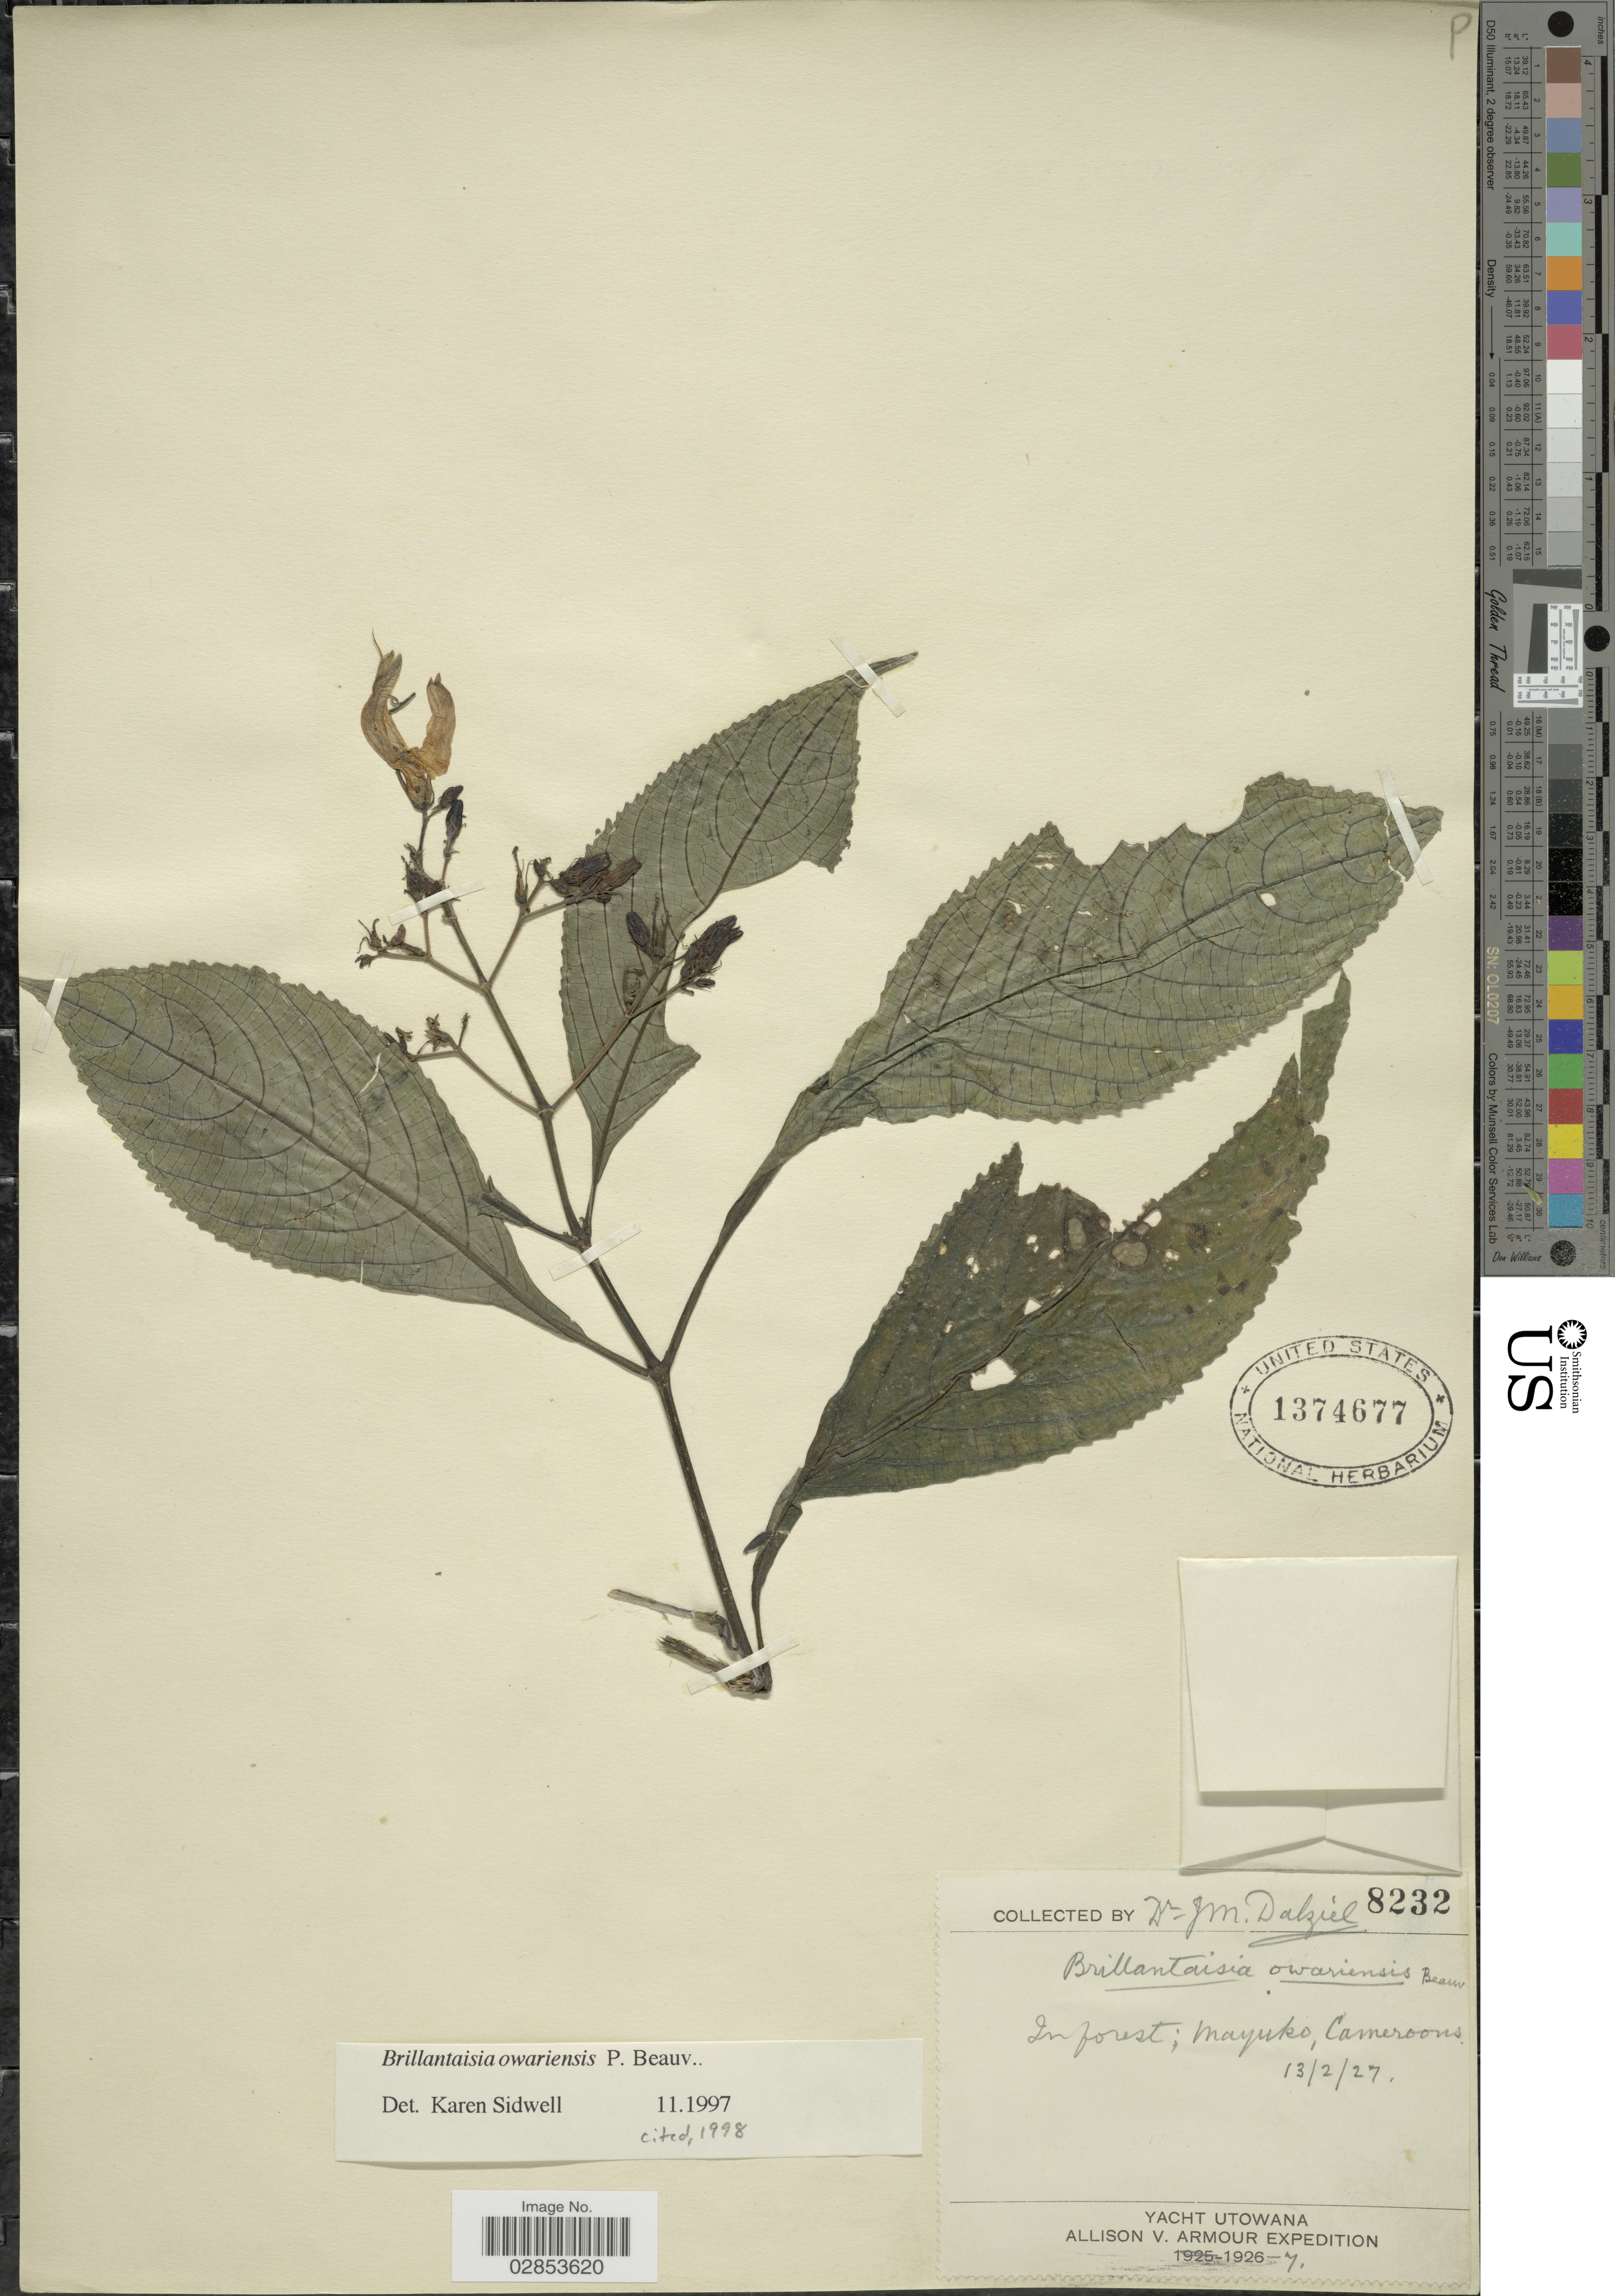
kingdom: Plantae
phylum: Tracheophyta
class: Magnoliopsida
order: Lamiales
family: Acanthaceae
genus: Brillantaisia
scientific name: Brillantaisia owariensis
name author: P. Beauv.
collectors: J. Dalziel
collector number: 8232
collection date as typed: Transcribed d/m/y: 13/2/27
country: Cameroon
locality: Mayuko.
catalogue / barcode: US 1374677